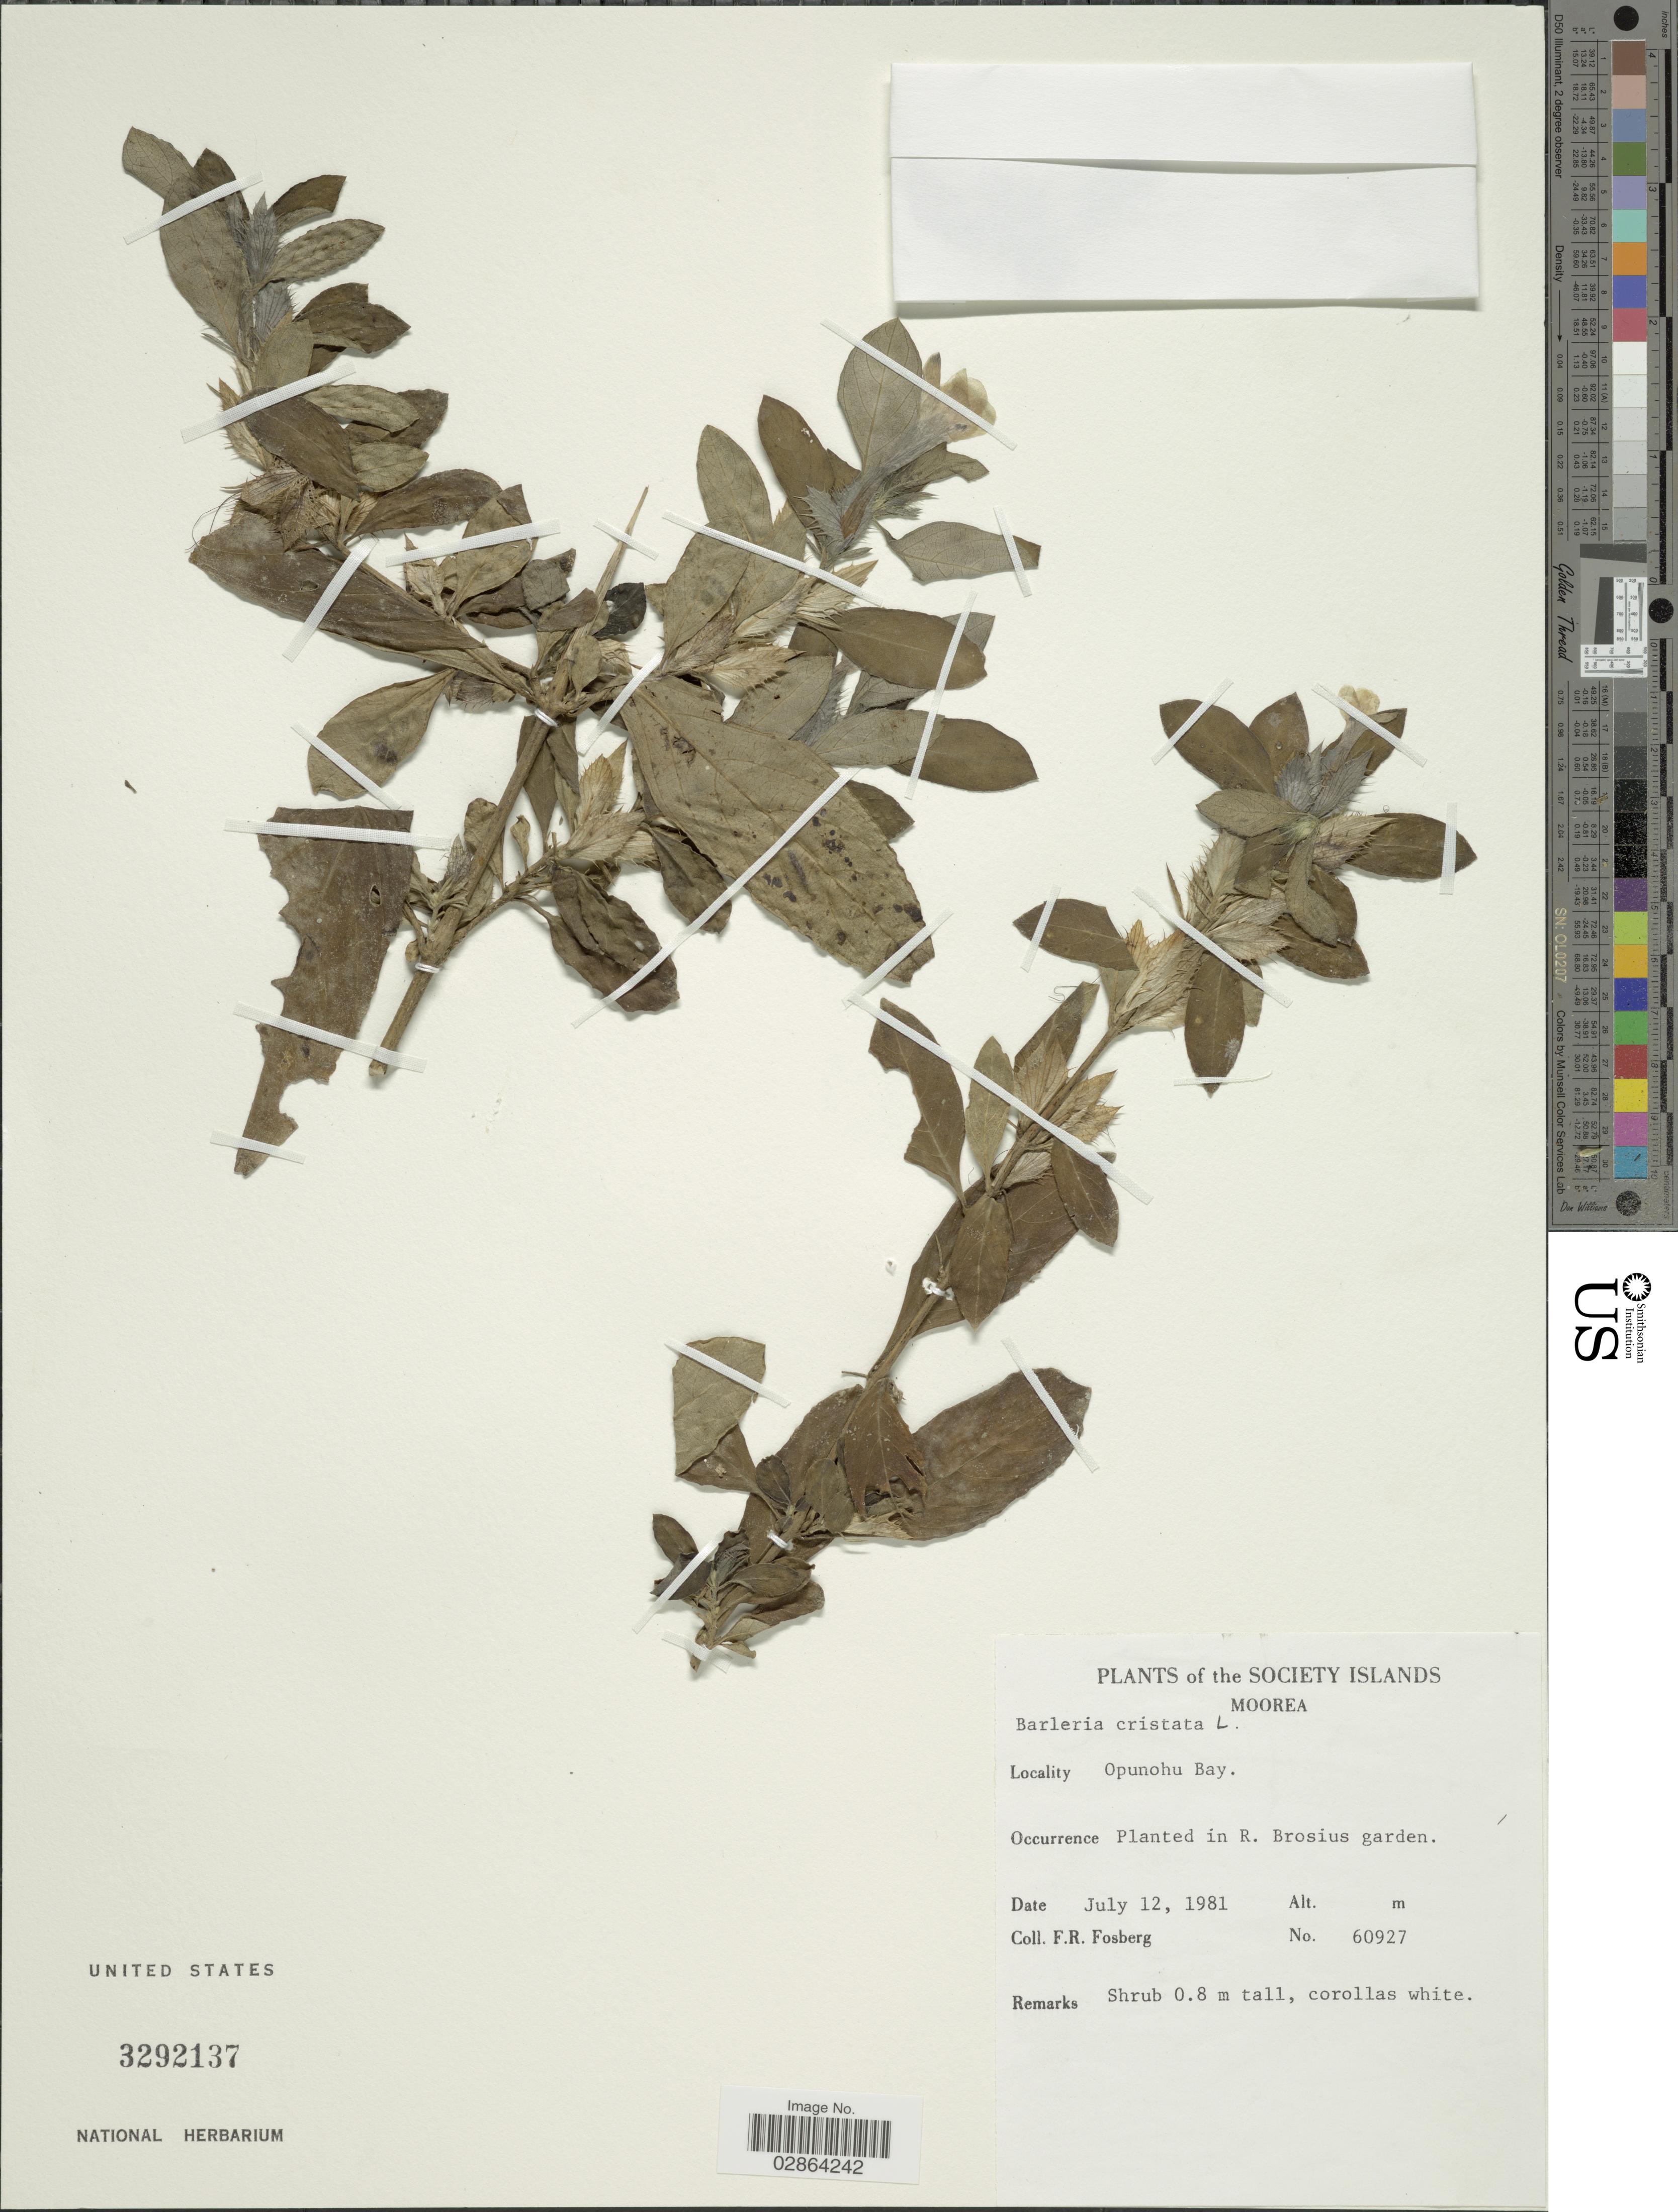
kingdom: Plantae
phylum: Tracheophyta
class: Magnoliopsida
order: Lamiales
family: Acanthaceae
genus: Barleria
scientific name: Barleria cristata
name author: L.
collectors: F. R. Fosberg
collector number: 60927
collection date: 1981-07-12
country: French Polynesia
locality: The Society Islands, Opunohu Bay, Planted in R. Brosius garden.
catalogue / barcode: US 3292137